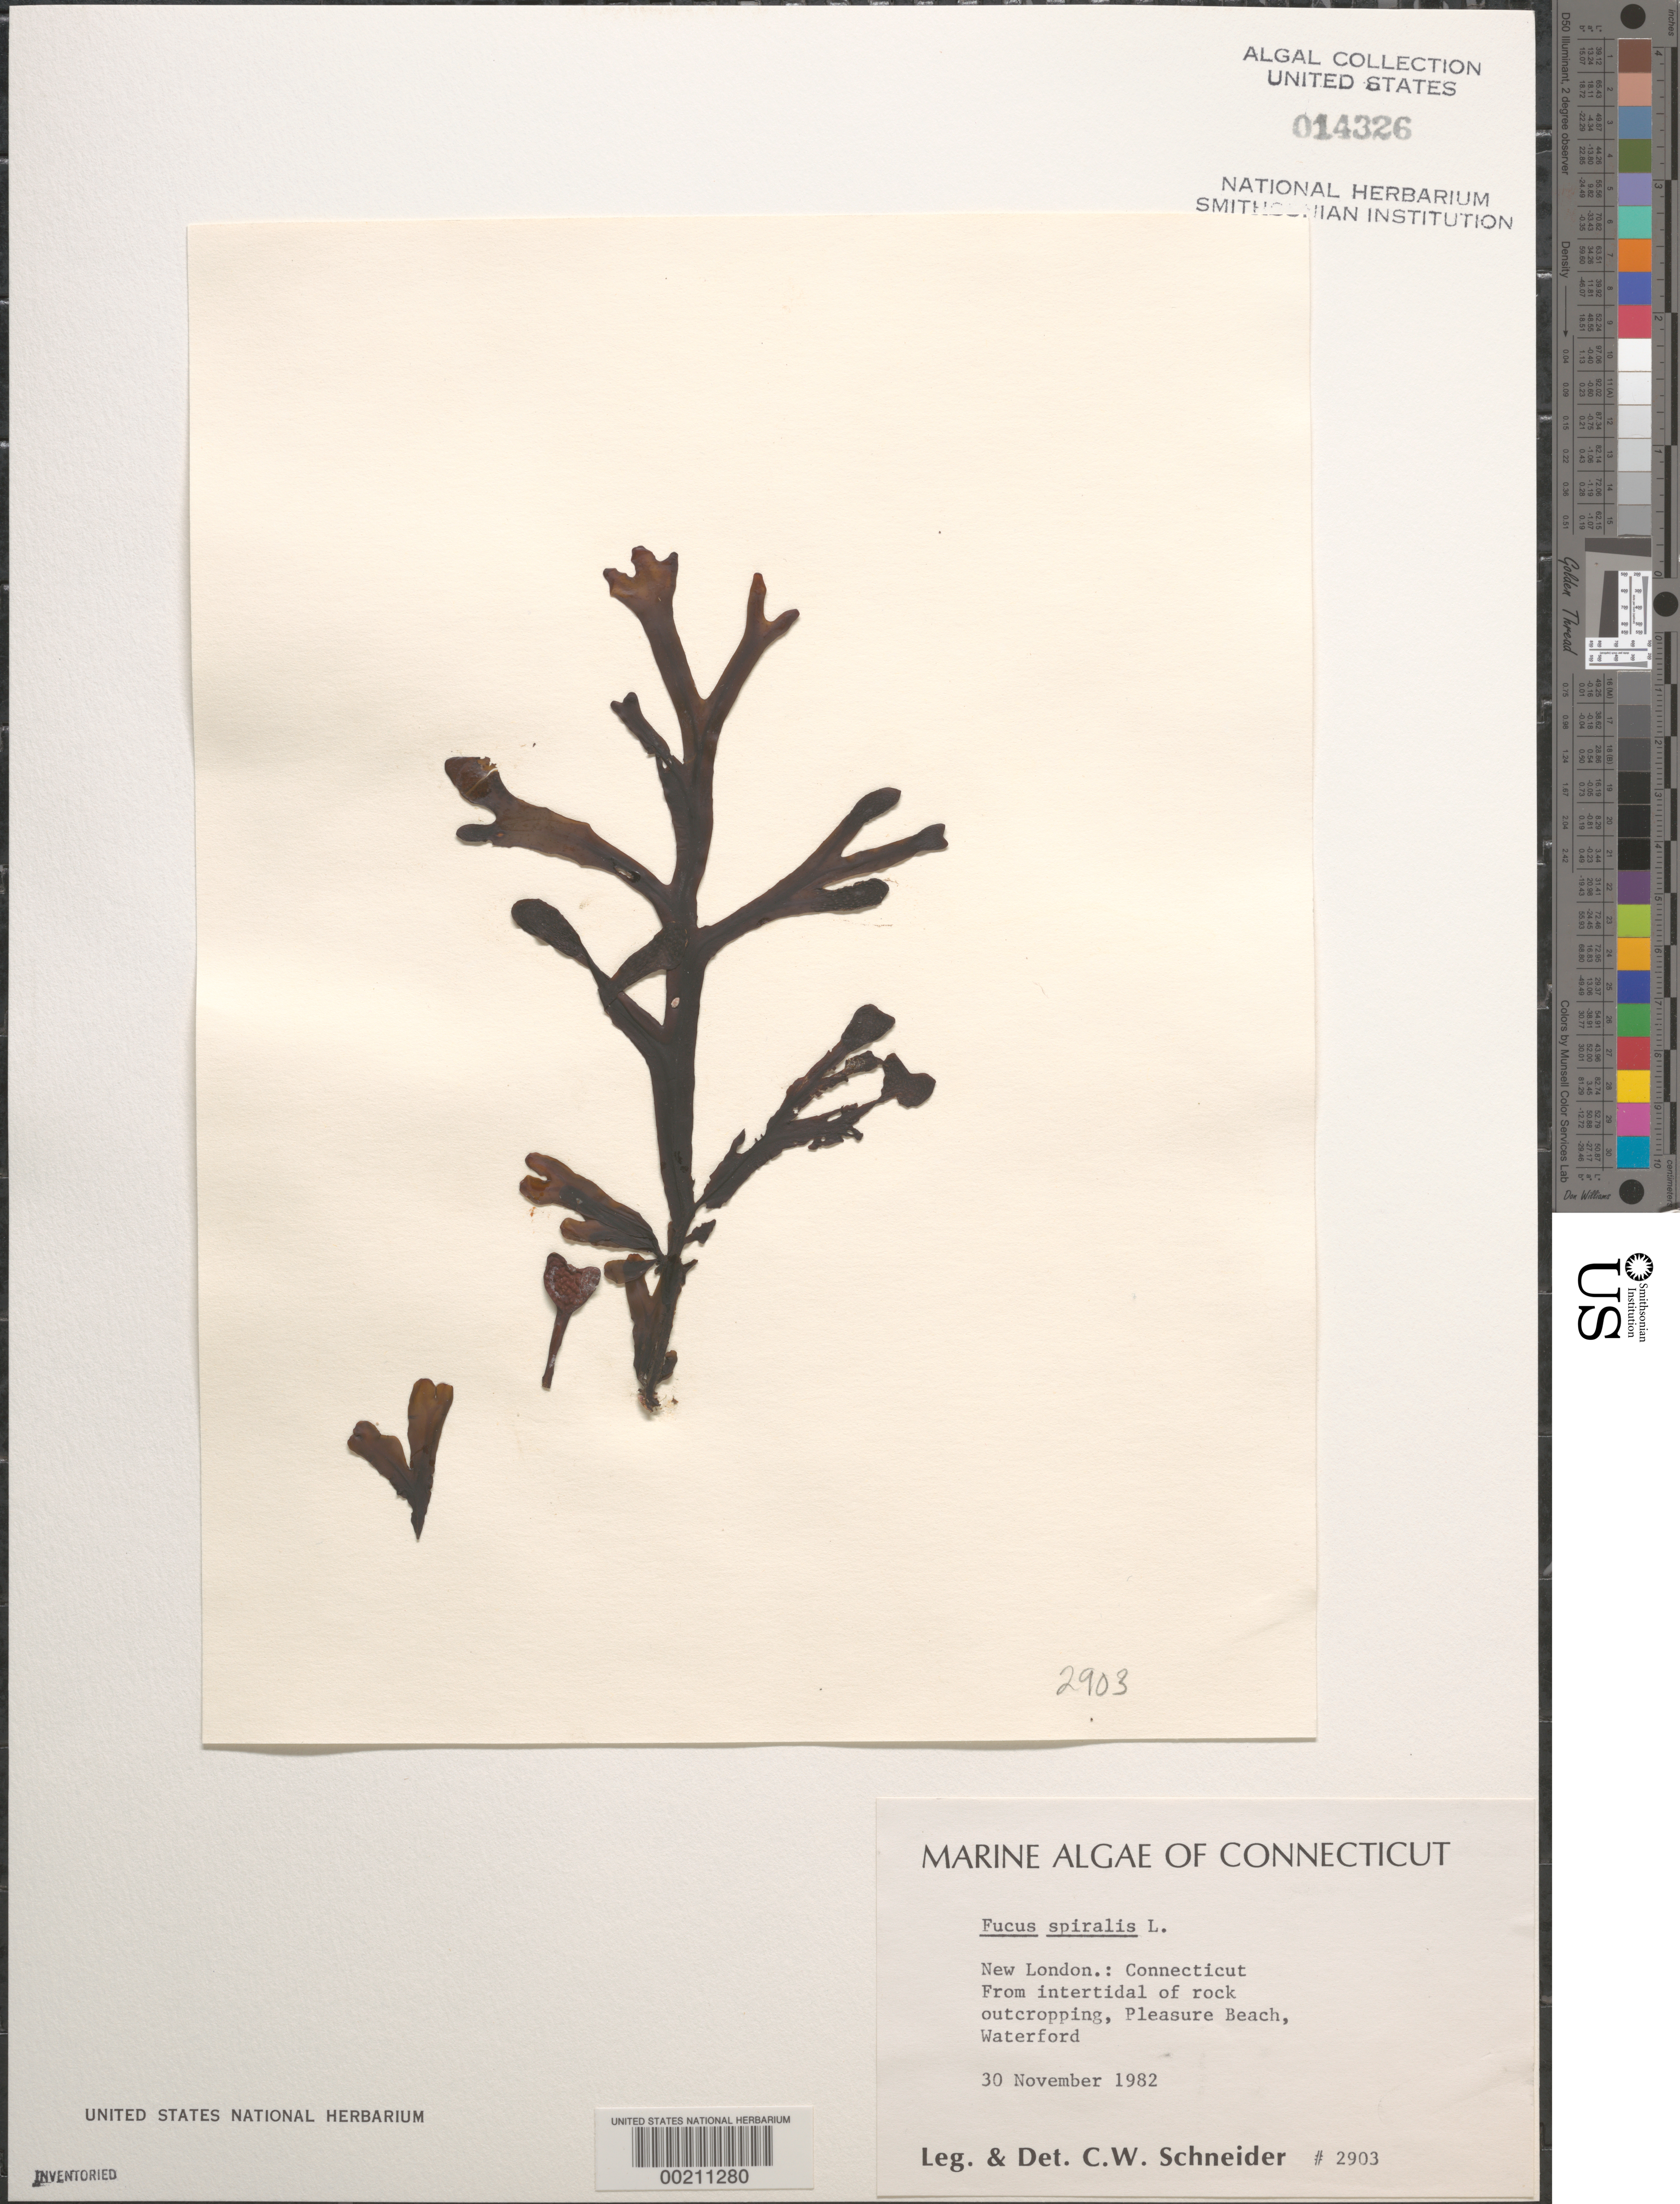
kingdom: Chromista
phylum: Ochrophyta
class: Phaeophyceae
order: Fucales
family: Fucaceae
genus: Fucus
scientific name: Fucus spiralis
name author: L.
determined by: Schneider, C. W.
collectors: C. W. Schneider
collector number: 2903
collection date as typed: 30 Nov 1982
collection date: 1982-11-30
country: United States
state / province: Connecticut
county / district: New London County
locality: Pleasure Beach, Waterford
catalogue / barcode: US 14326